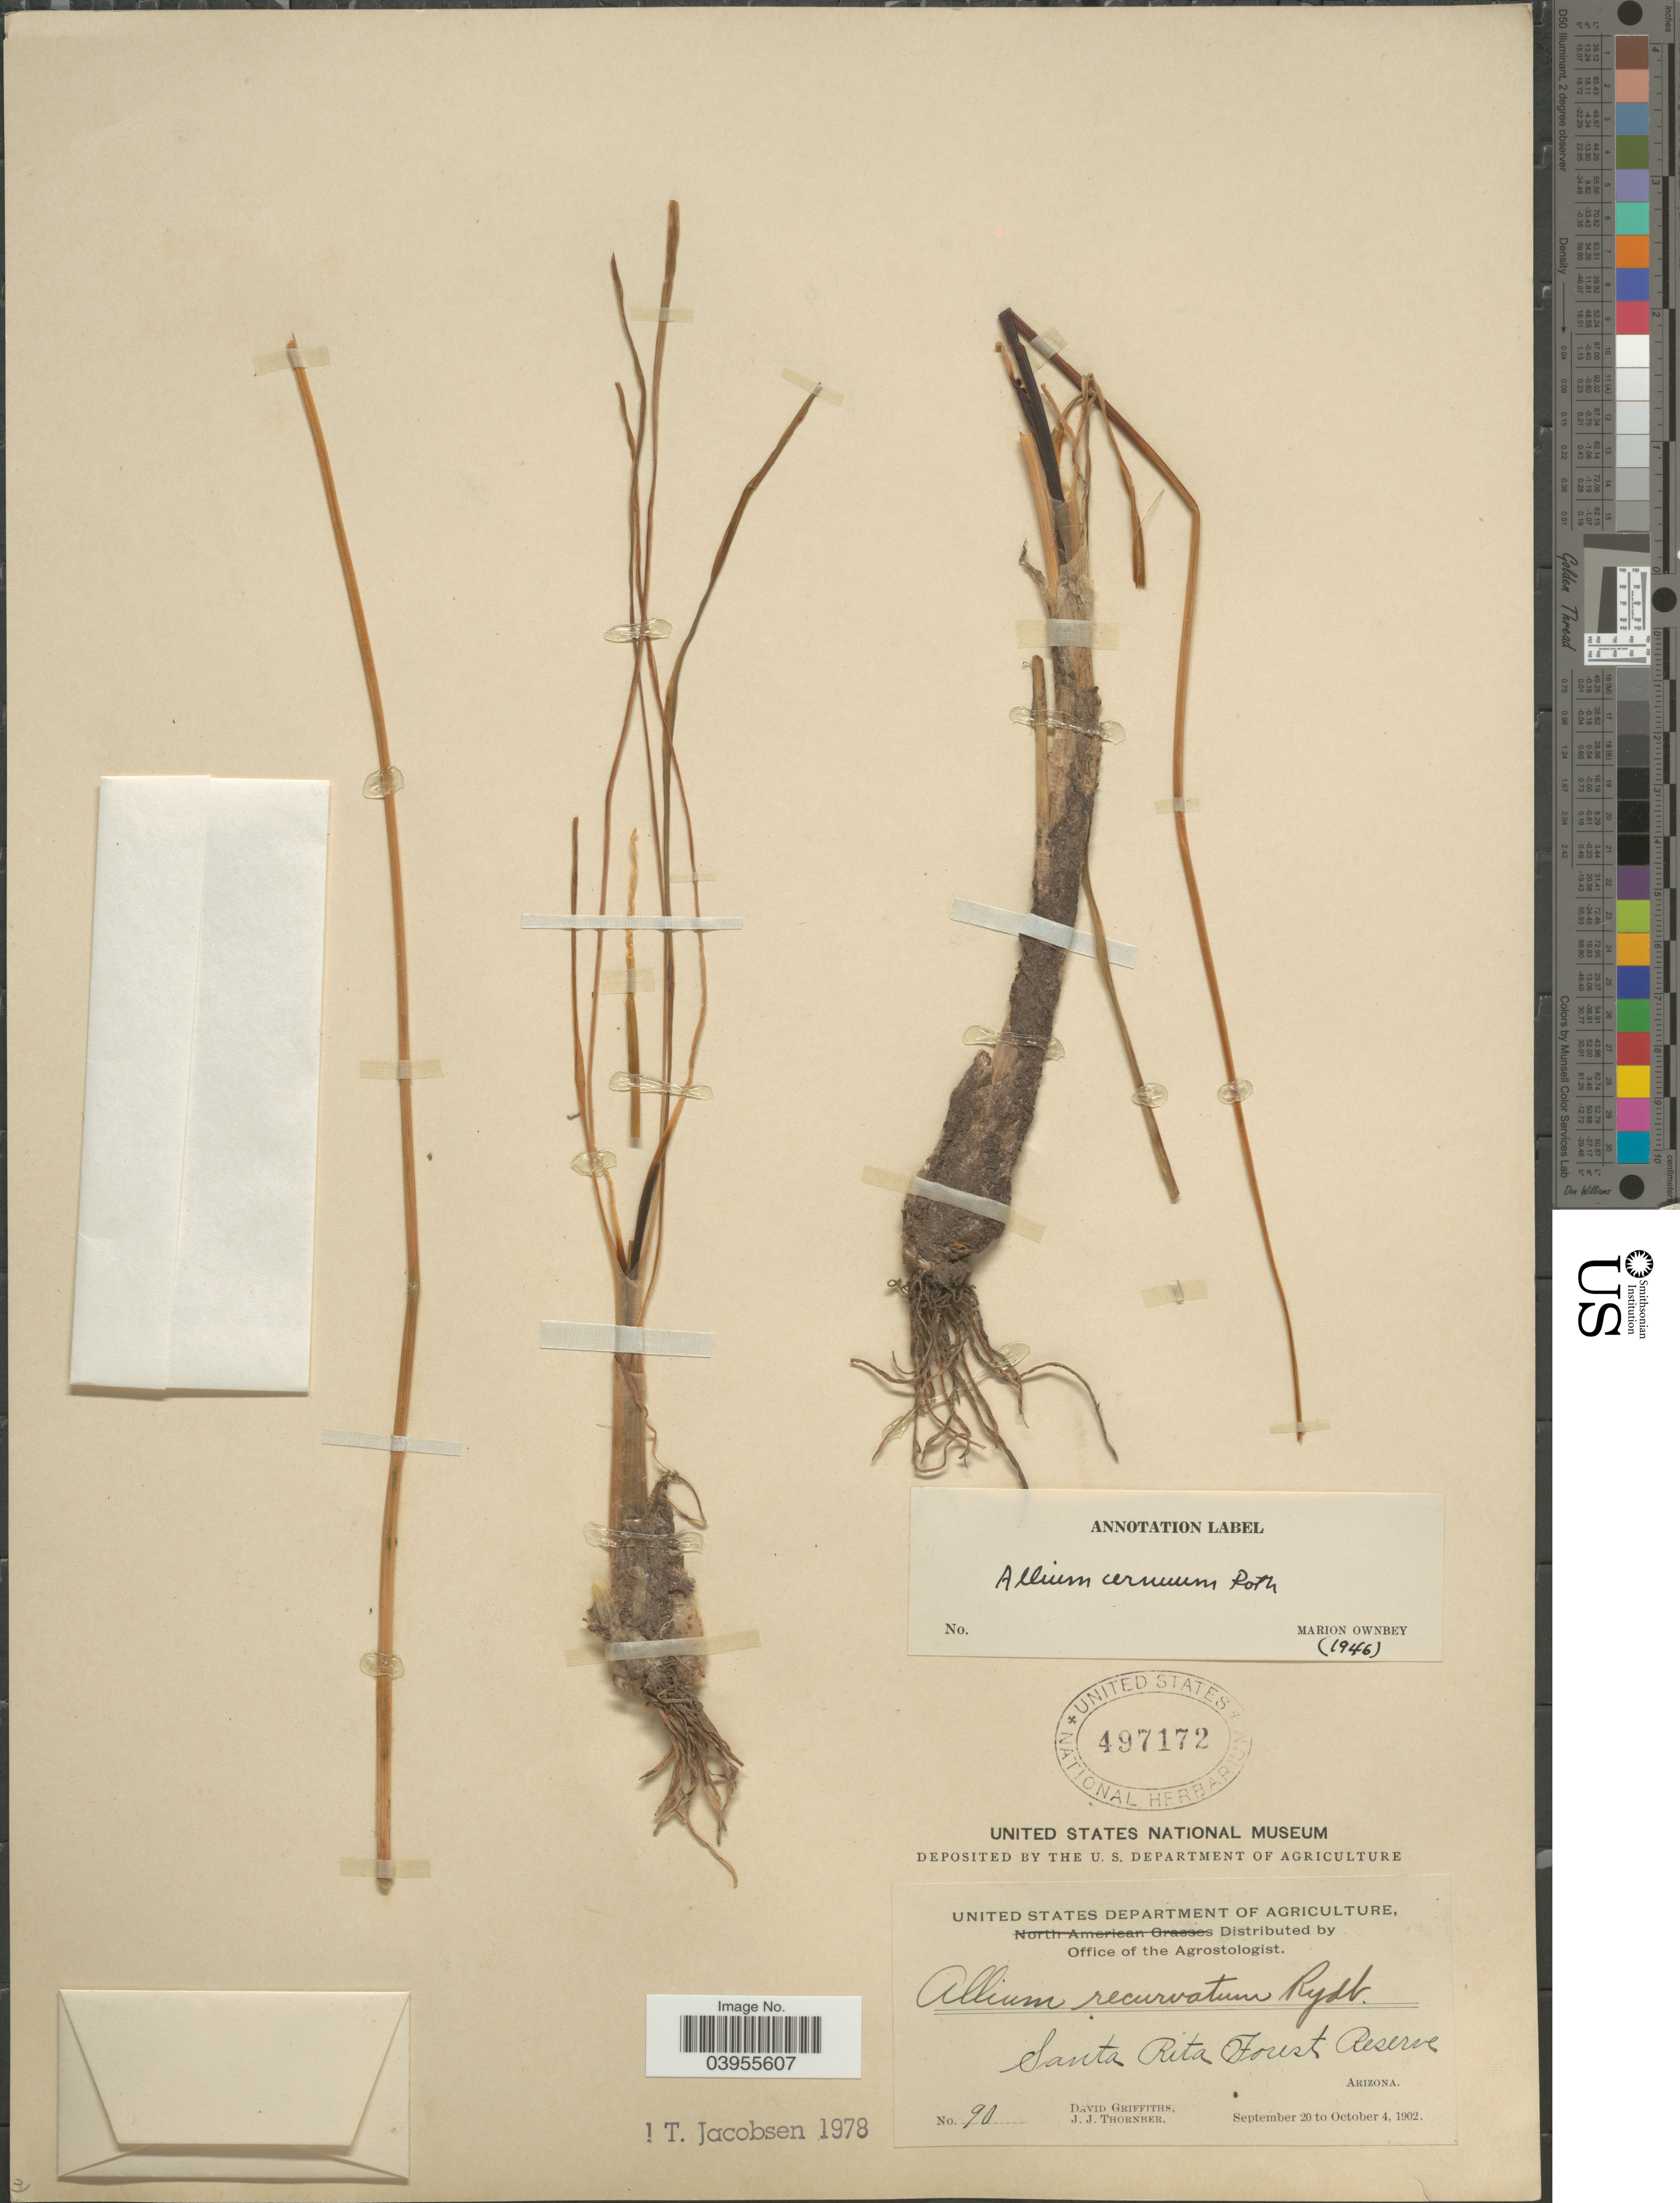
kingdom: Plantae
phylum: Tracheophyta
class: Liliopsida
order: Asparagales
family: Amaryllidaceae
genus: Allium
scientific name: Allium cernuum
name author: Roth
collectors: D. Griffiths & J. Thornber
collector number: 90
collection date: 1902-09-20/1902-10-04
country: United States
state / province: Arizona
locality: Santa Rita Forest Reserve.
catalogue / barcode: US 497172